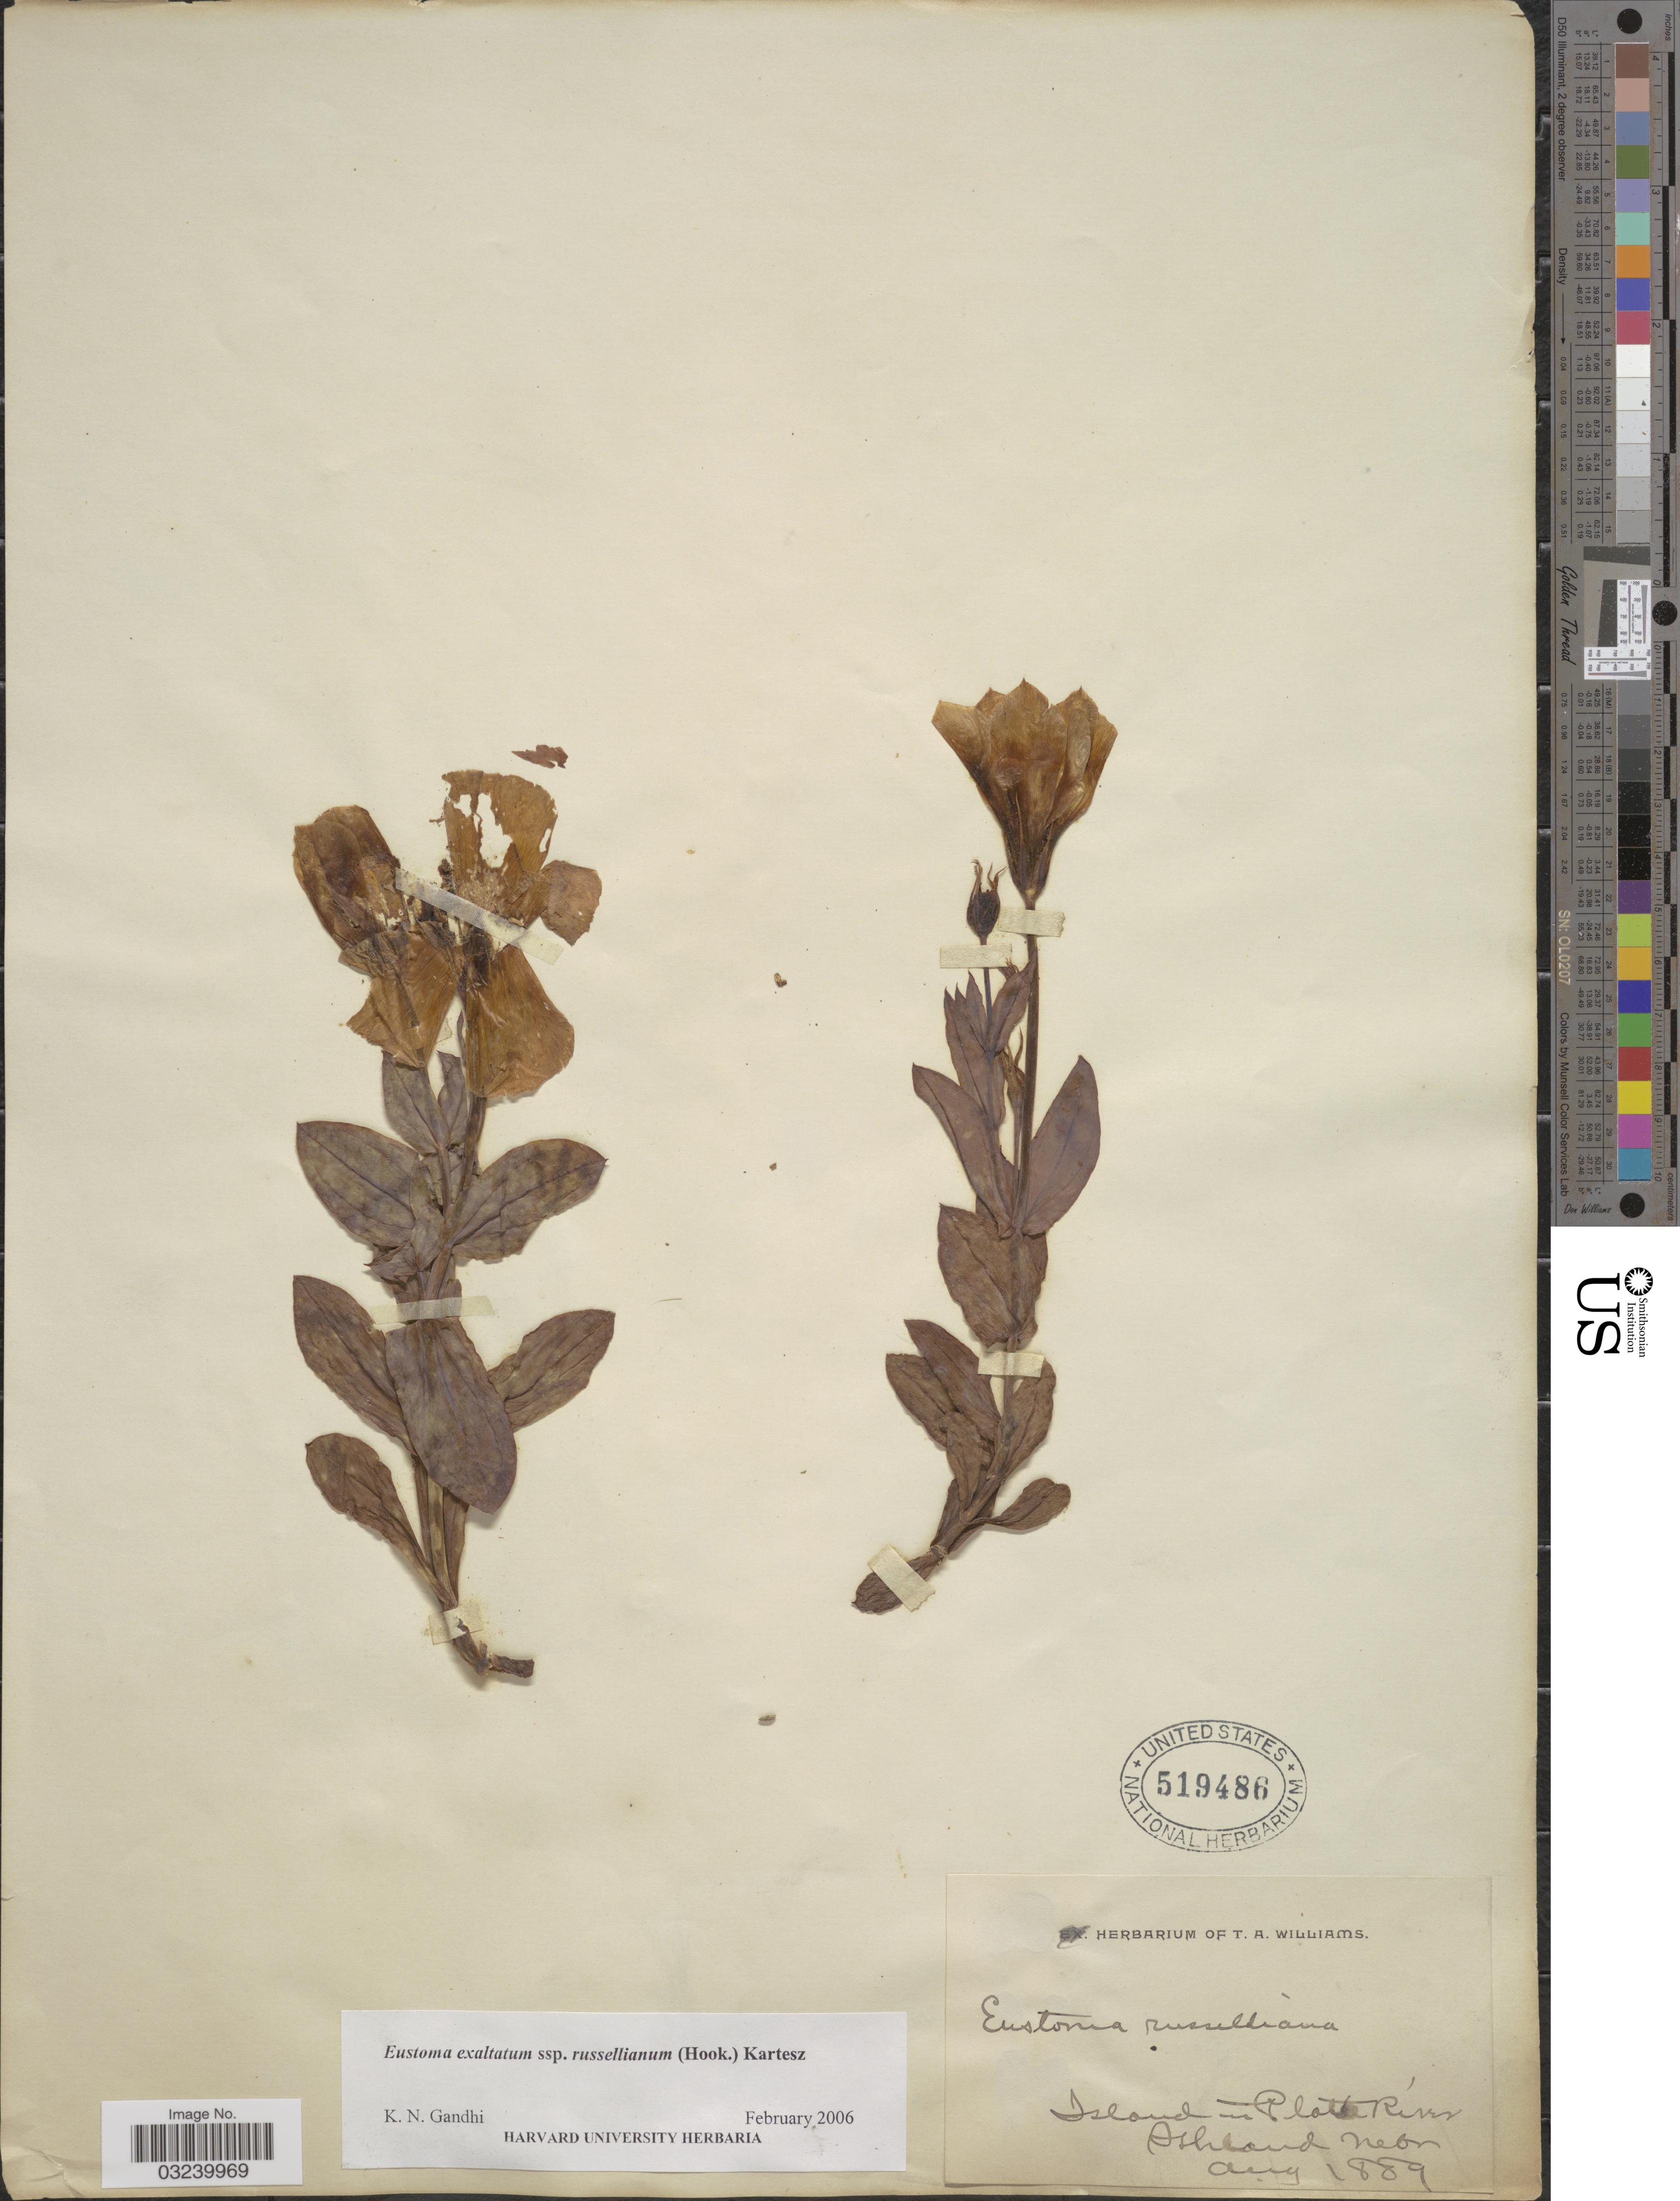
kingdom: Plantae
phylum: Tracheophyta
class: Magnoliopsida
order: Gentianales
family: Gentianaceae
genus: Eustoma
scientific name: Eustoma grandiflorum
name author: (Raf.) Shinners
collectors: T. A. Williams (herbarium)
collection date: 1889-08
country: United States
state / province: Nebraska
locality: Island in Platte River, Ashland, Nebr.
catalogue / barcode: US 519486